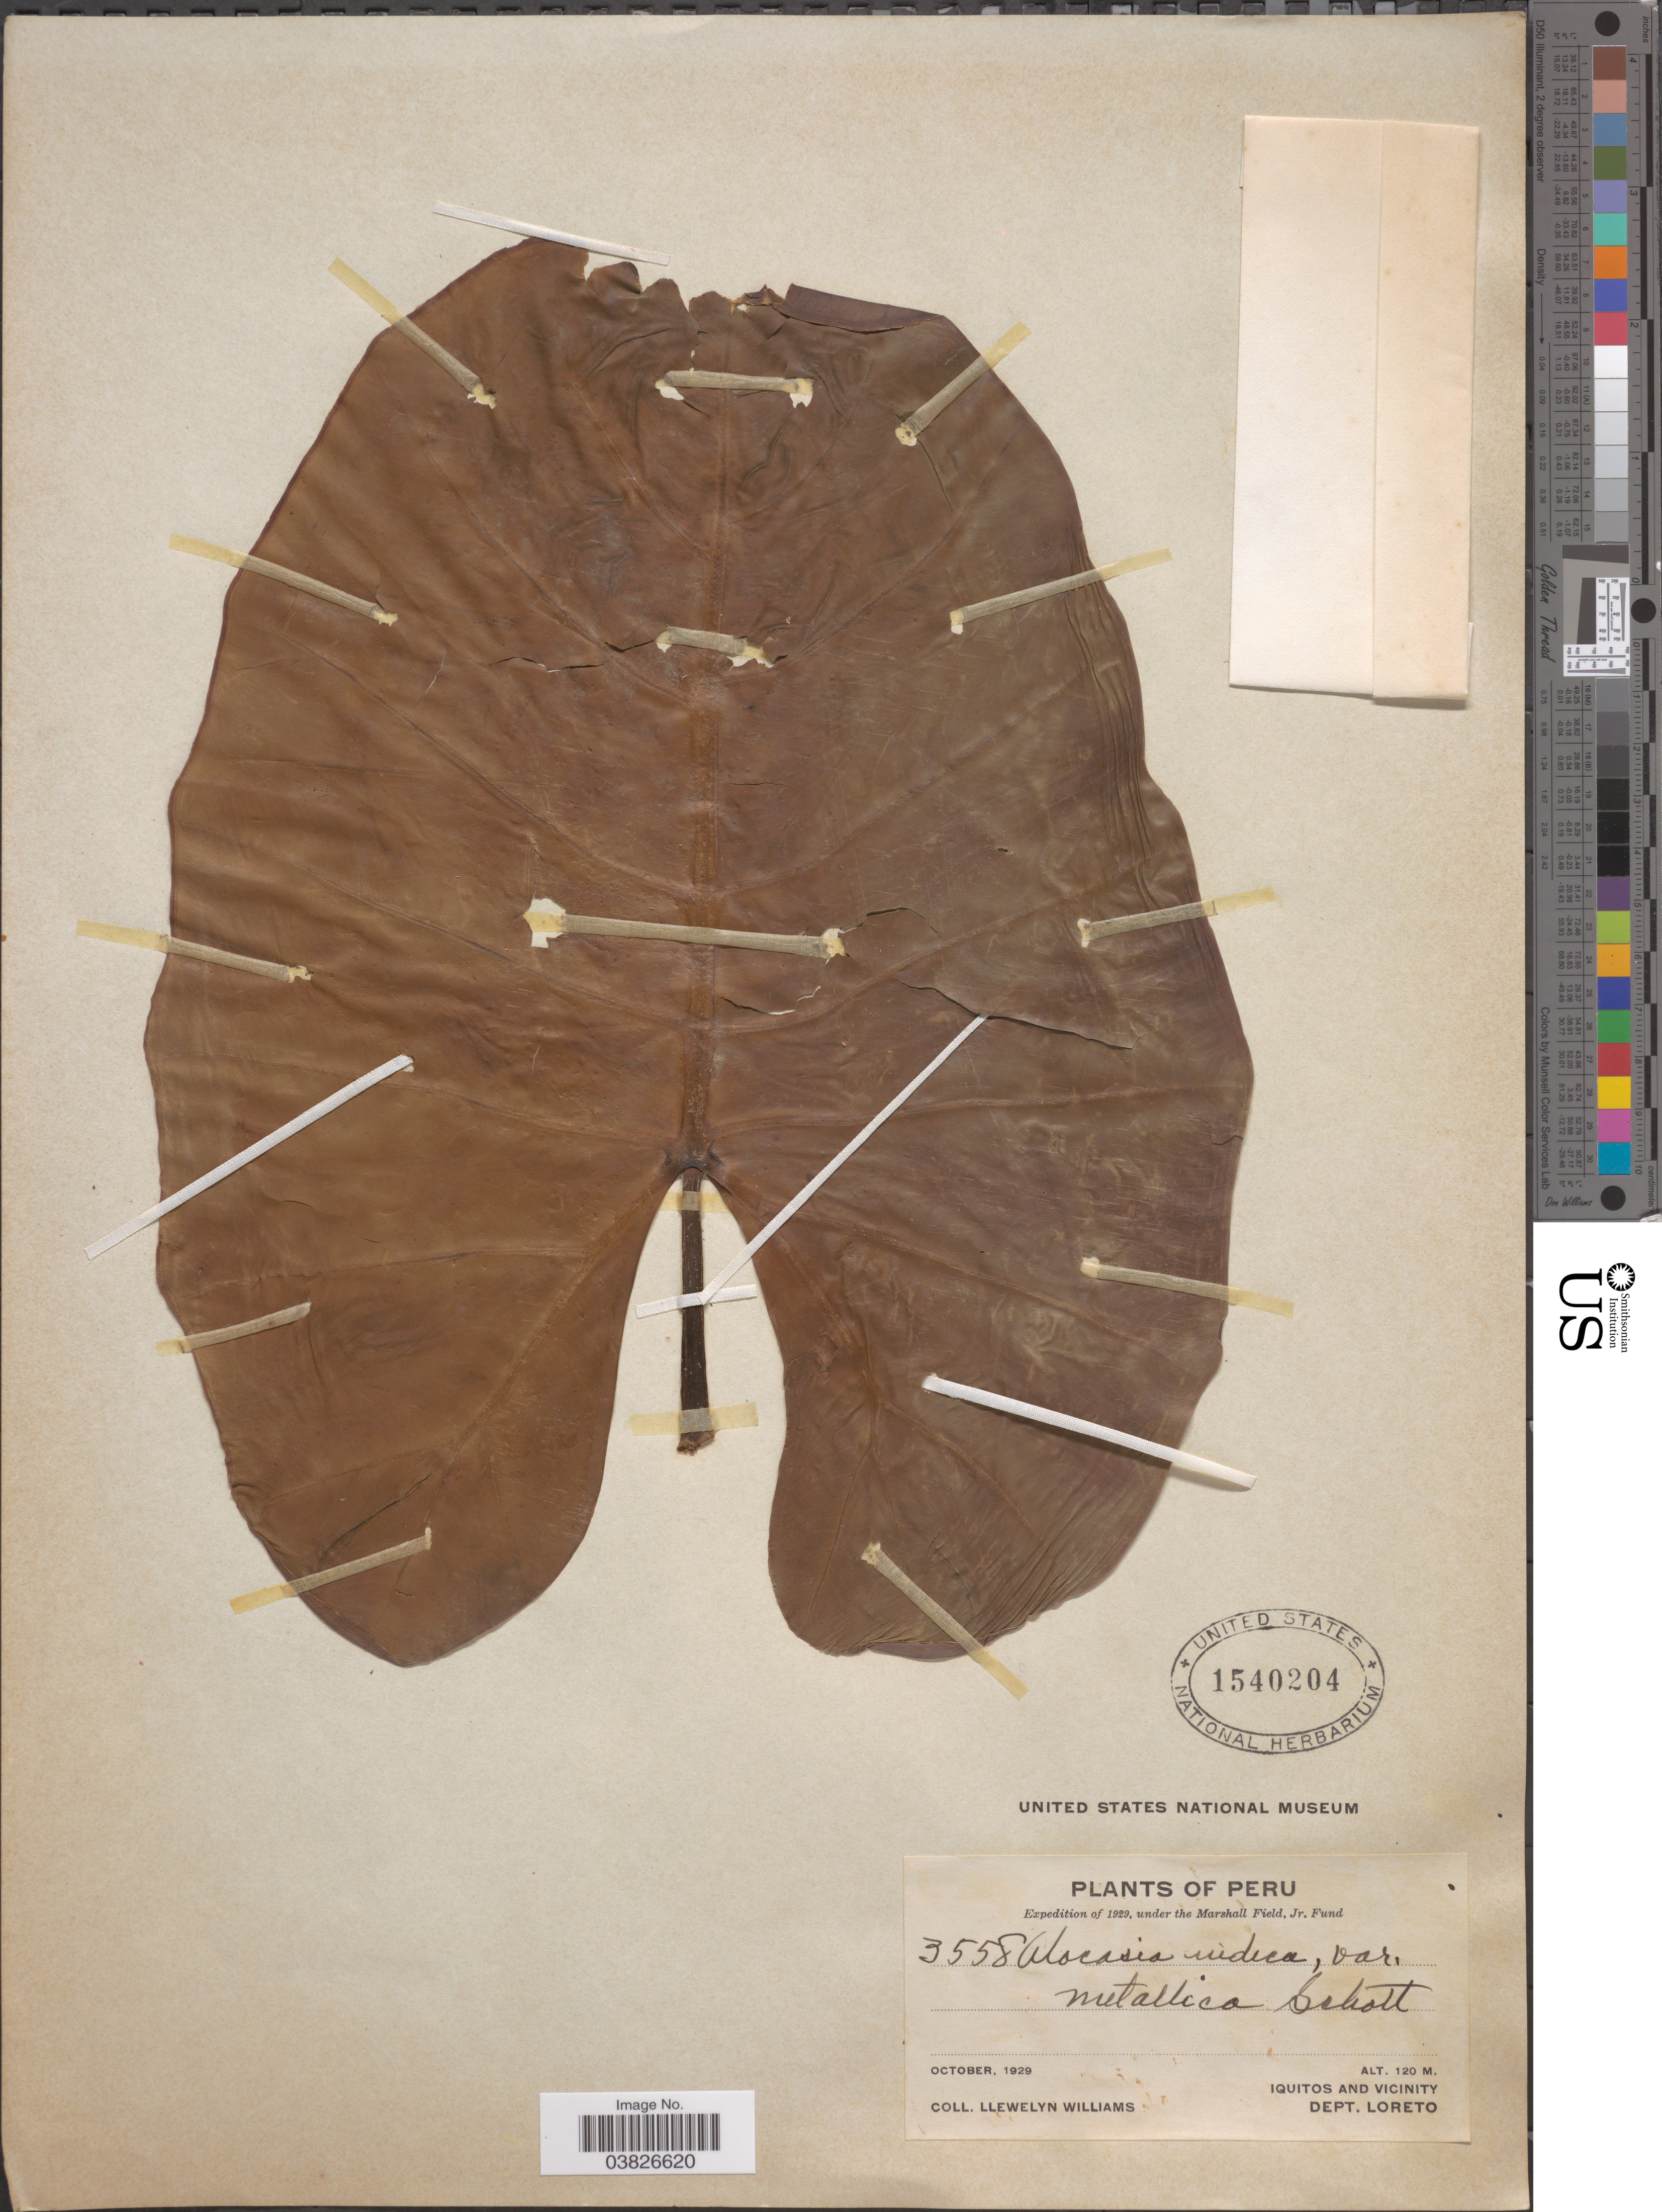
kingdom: Plantae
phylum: Tracheophyta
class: Liliopsida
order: Alismatales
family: Araceae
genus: Alocasia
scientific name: Alocasia macrorrhiza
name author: (L.) Schott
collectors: Ll. Williams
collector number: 3558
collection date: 1929-10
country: Peru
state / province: Loreto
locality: Iquitos and Vicinity. Dept. Loreto.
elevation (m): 120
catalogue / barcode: US 1540204